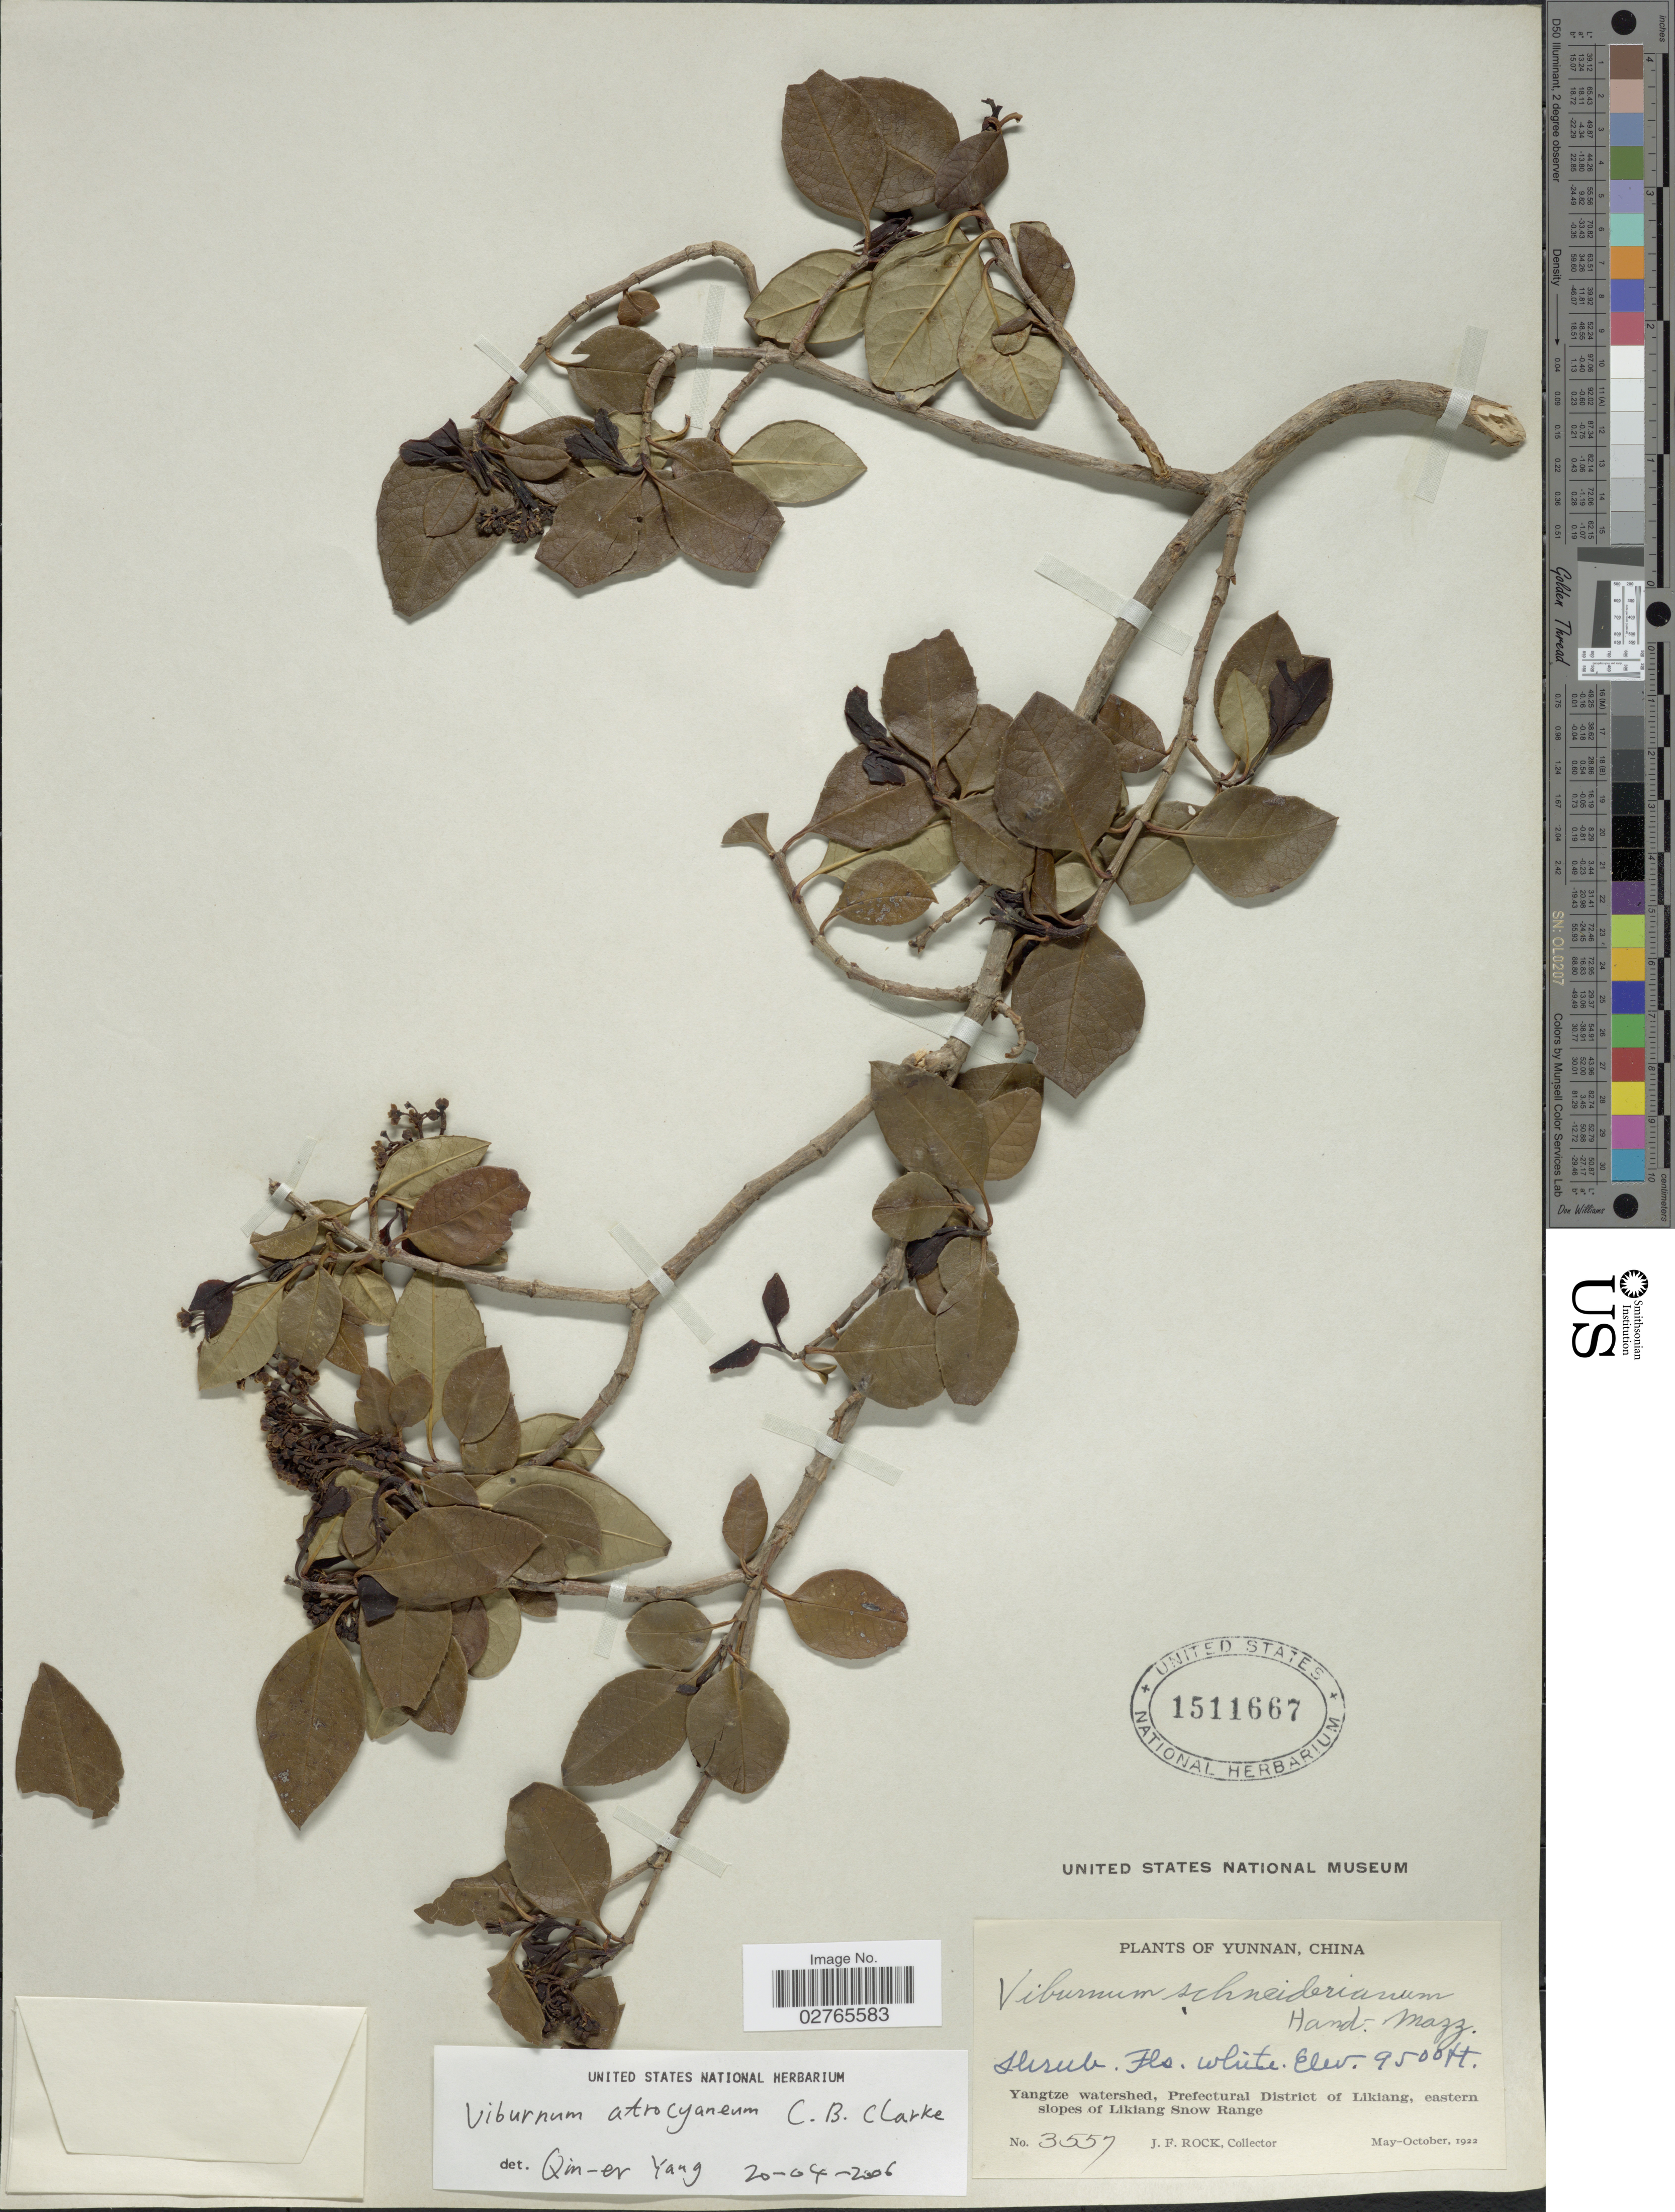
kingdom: Plantae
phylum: Tracheophyta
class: Magnoliopsida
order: Dipsacales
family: Viburnaceae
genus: Viburnum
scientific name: Viburnum atrocyaneum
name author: C.B. Clarke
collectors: J. Rock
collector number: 3557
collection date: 1922-05/1922-10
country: China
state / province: Yunnan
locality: Yangtze watershed. Prefectural District of Likiang, eastern slopes of Likiang Snow Range.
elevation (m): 2896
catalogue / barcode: US 1511667